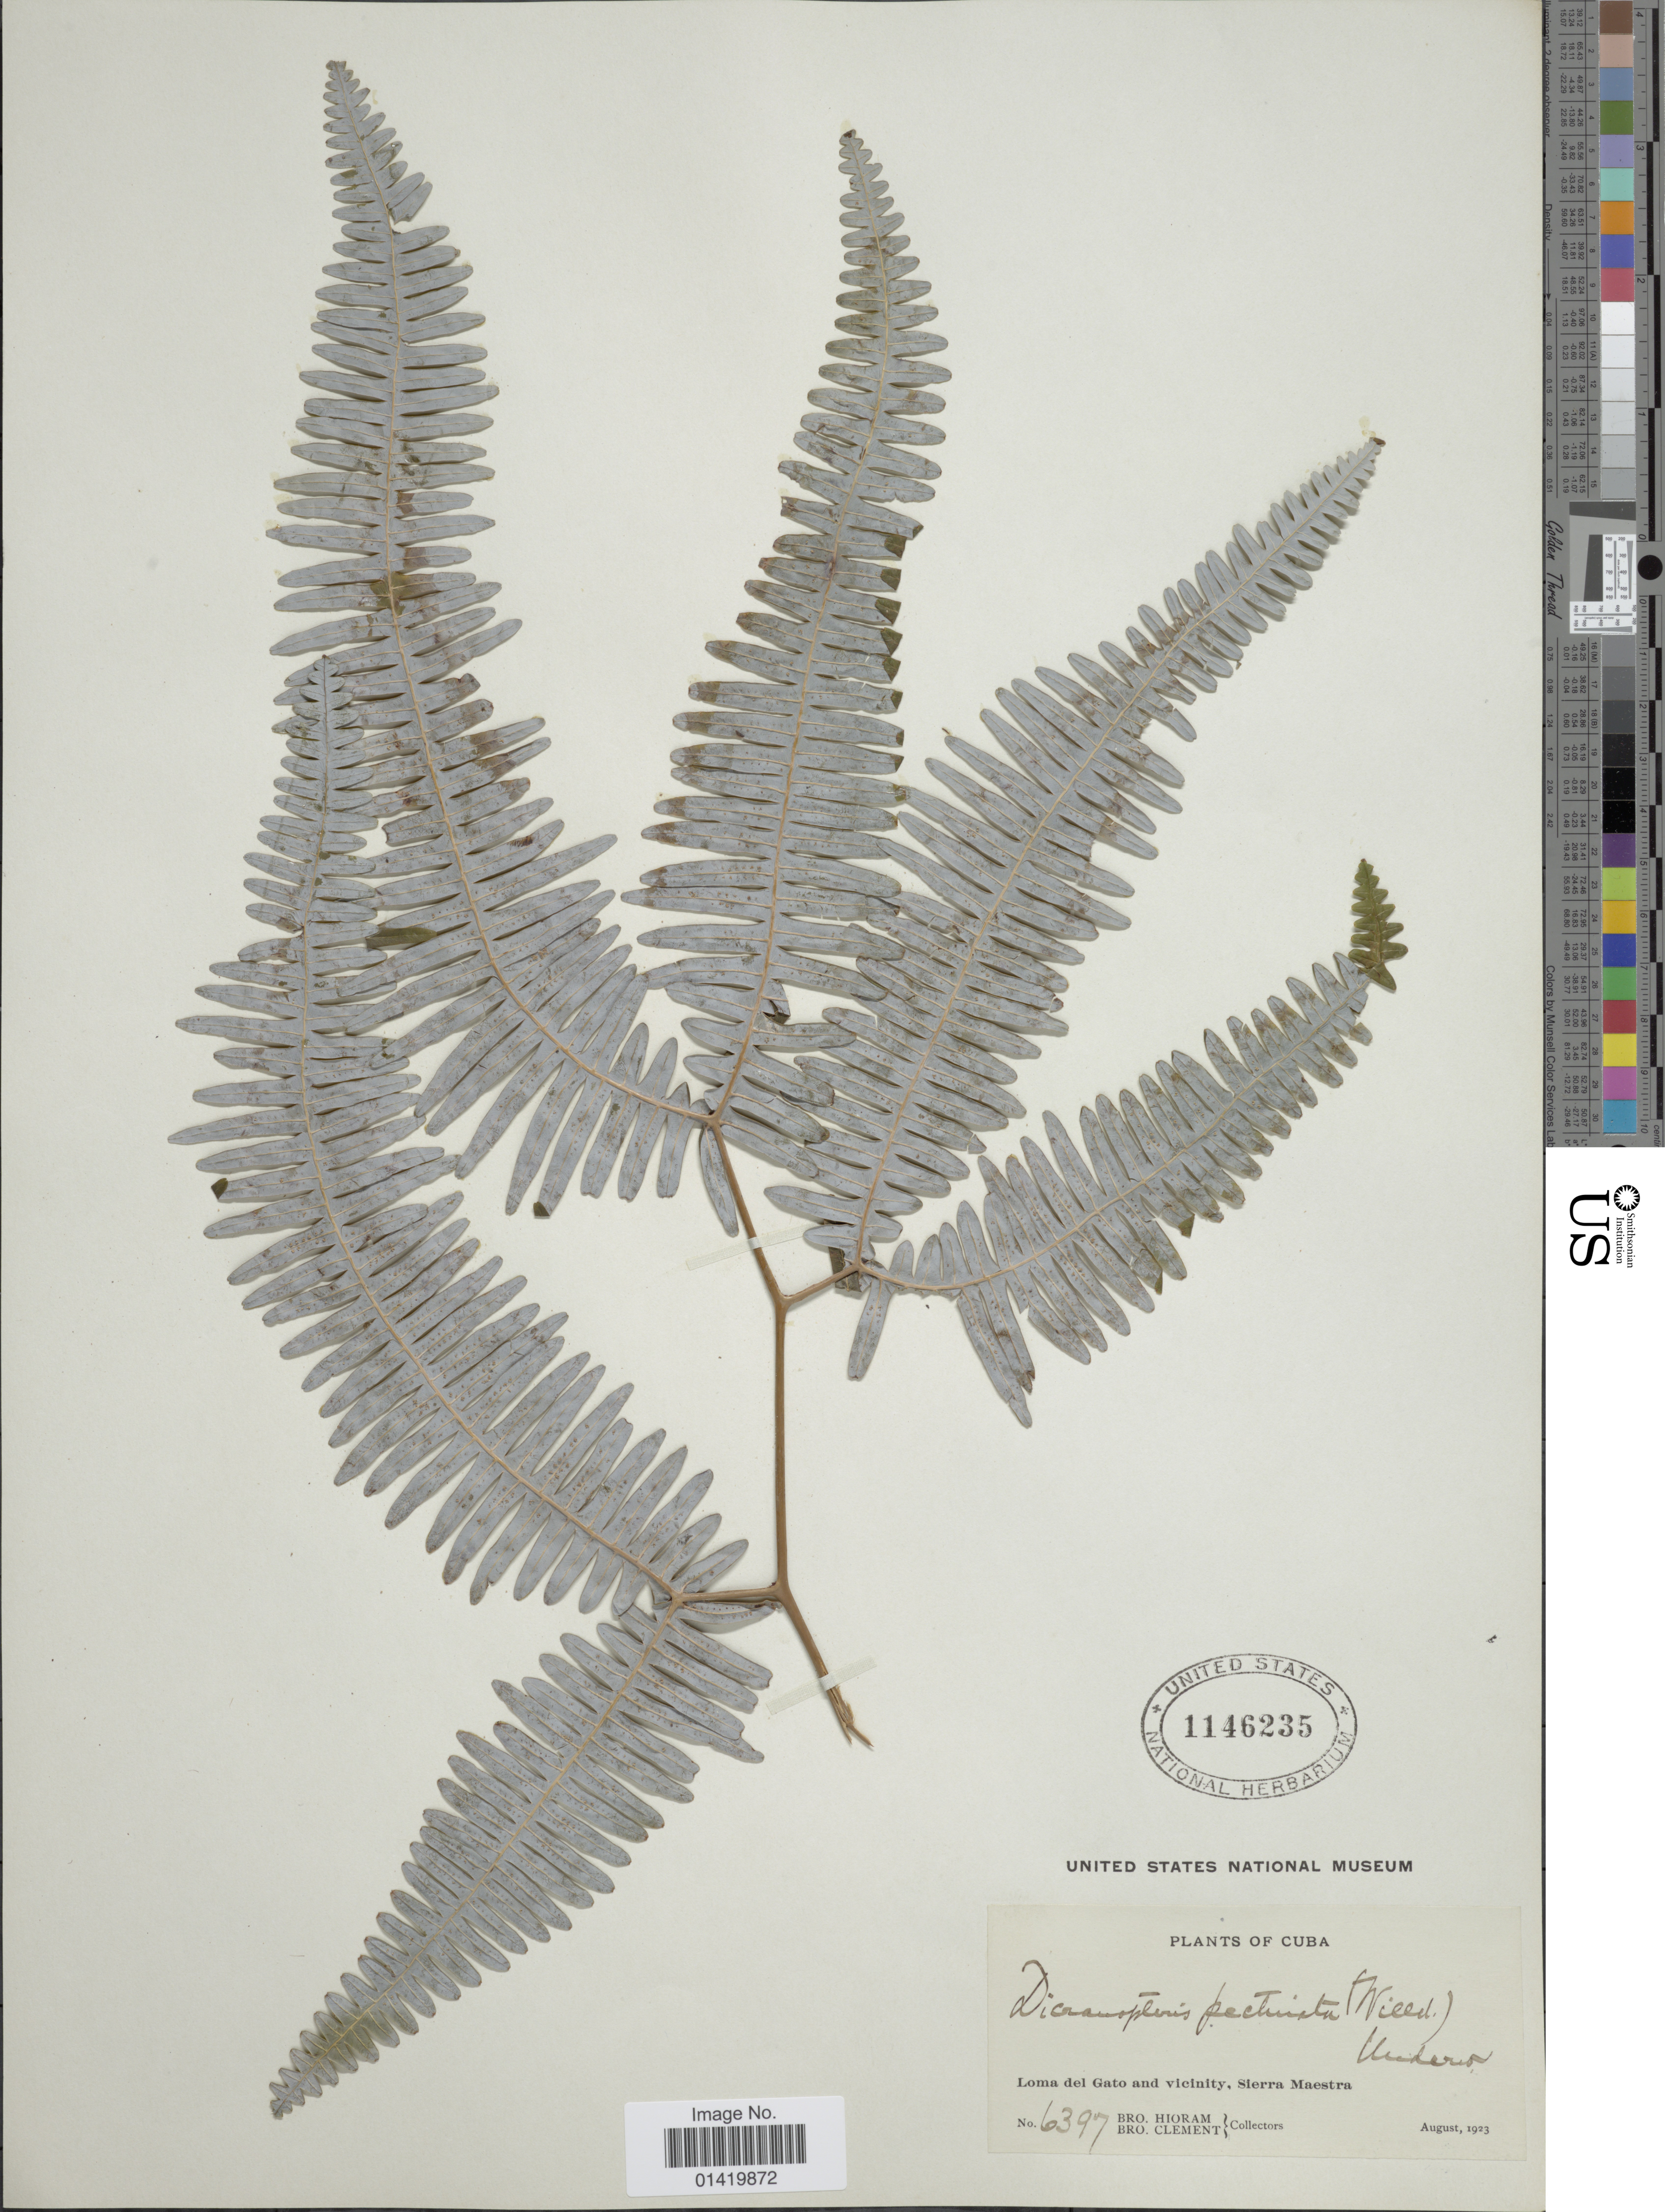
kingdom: Plantae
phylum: Tracheophyta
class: Polypodiopsida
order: Gleicheniales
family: Gleicheniaceae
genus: Gleichenella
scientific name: Gleichenella pectinata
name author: (Willd.) Ching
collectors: Bro. Hioram & B. Clement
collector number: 6397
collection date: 1923-08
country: Cuba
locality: Loma del Gato and vicinity, Sierra Maestra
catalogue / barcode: US 1146235